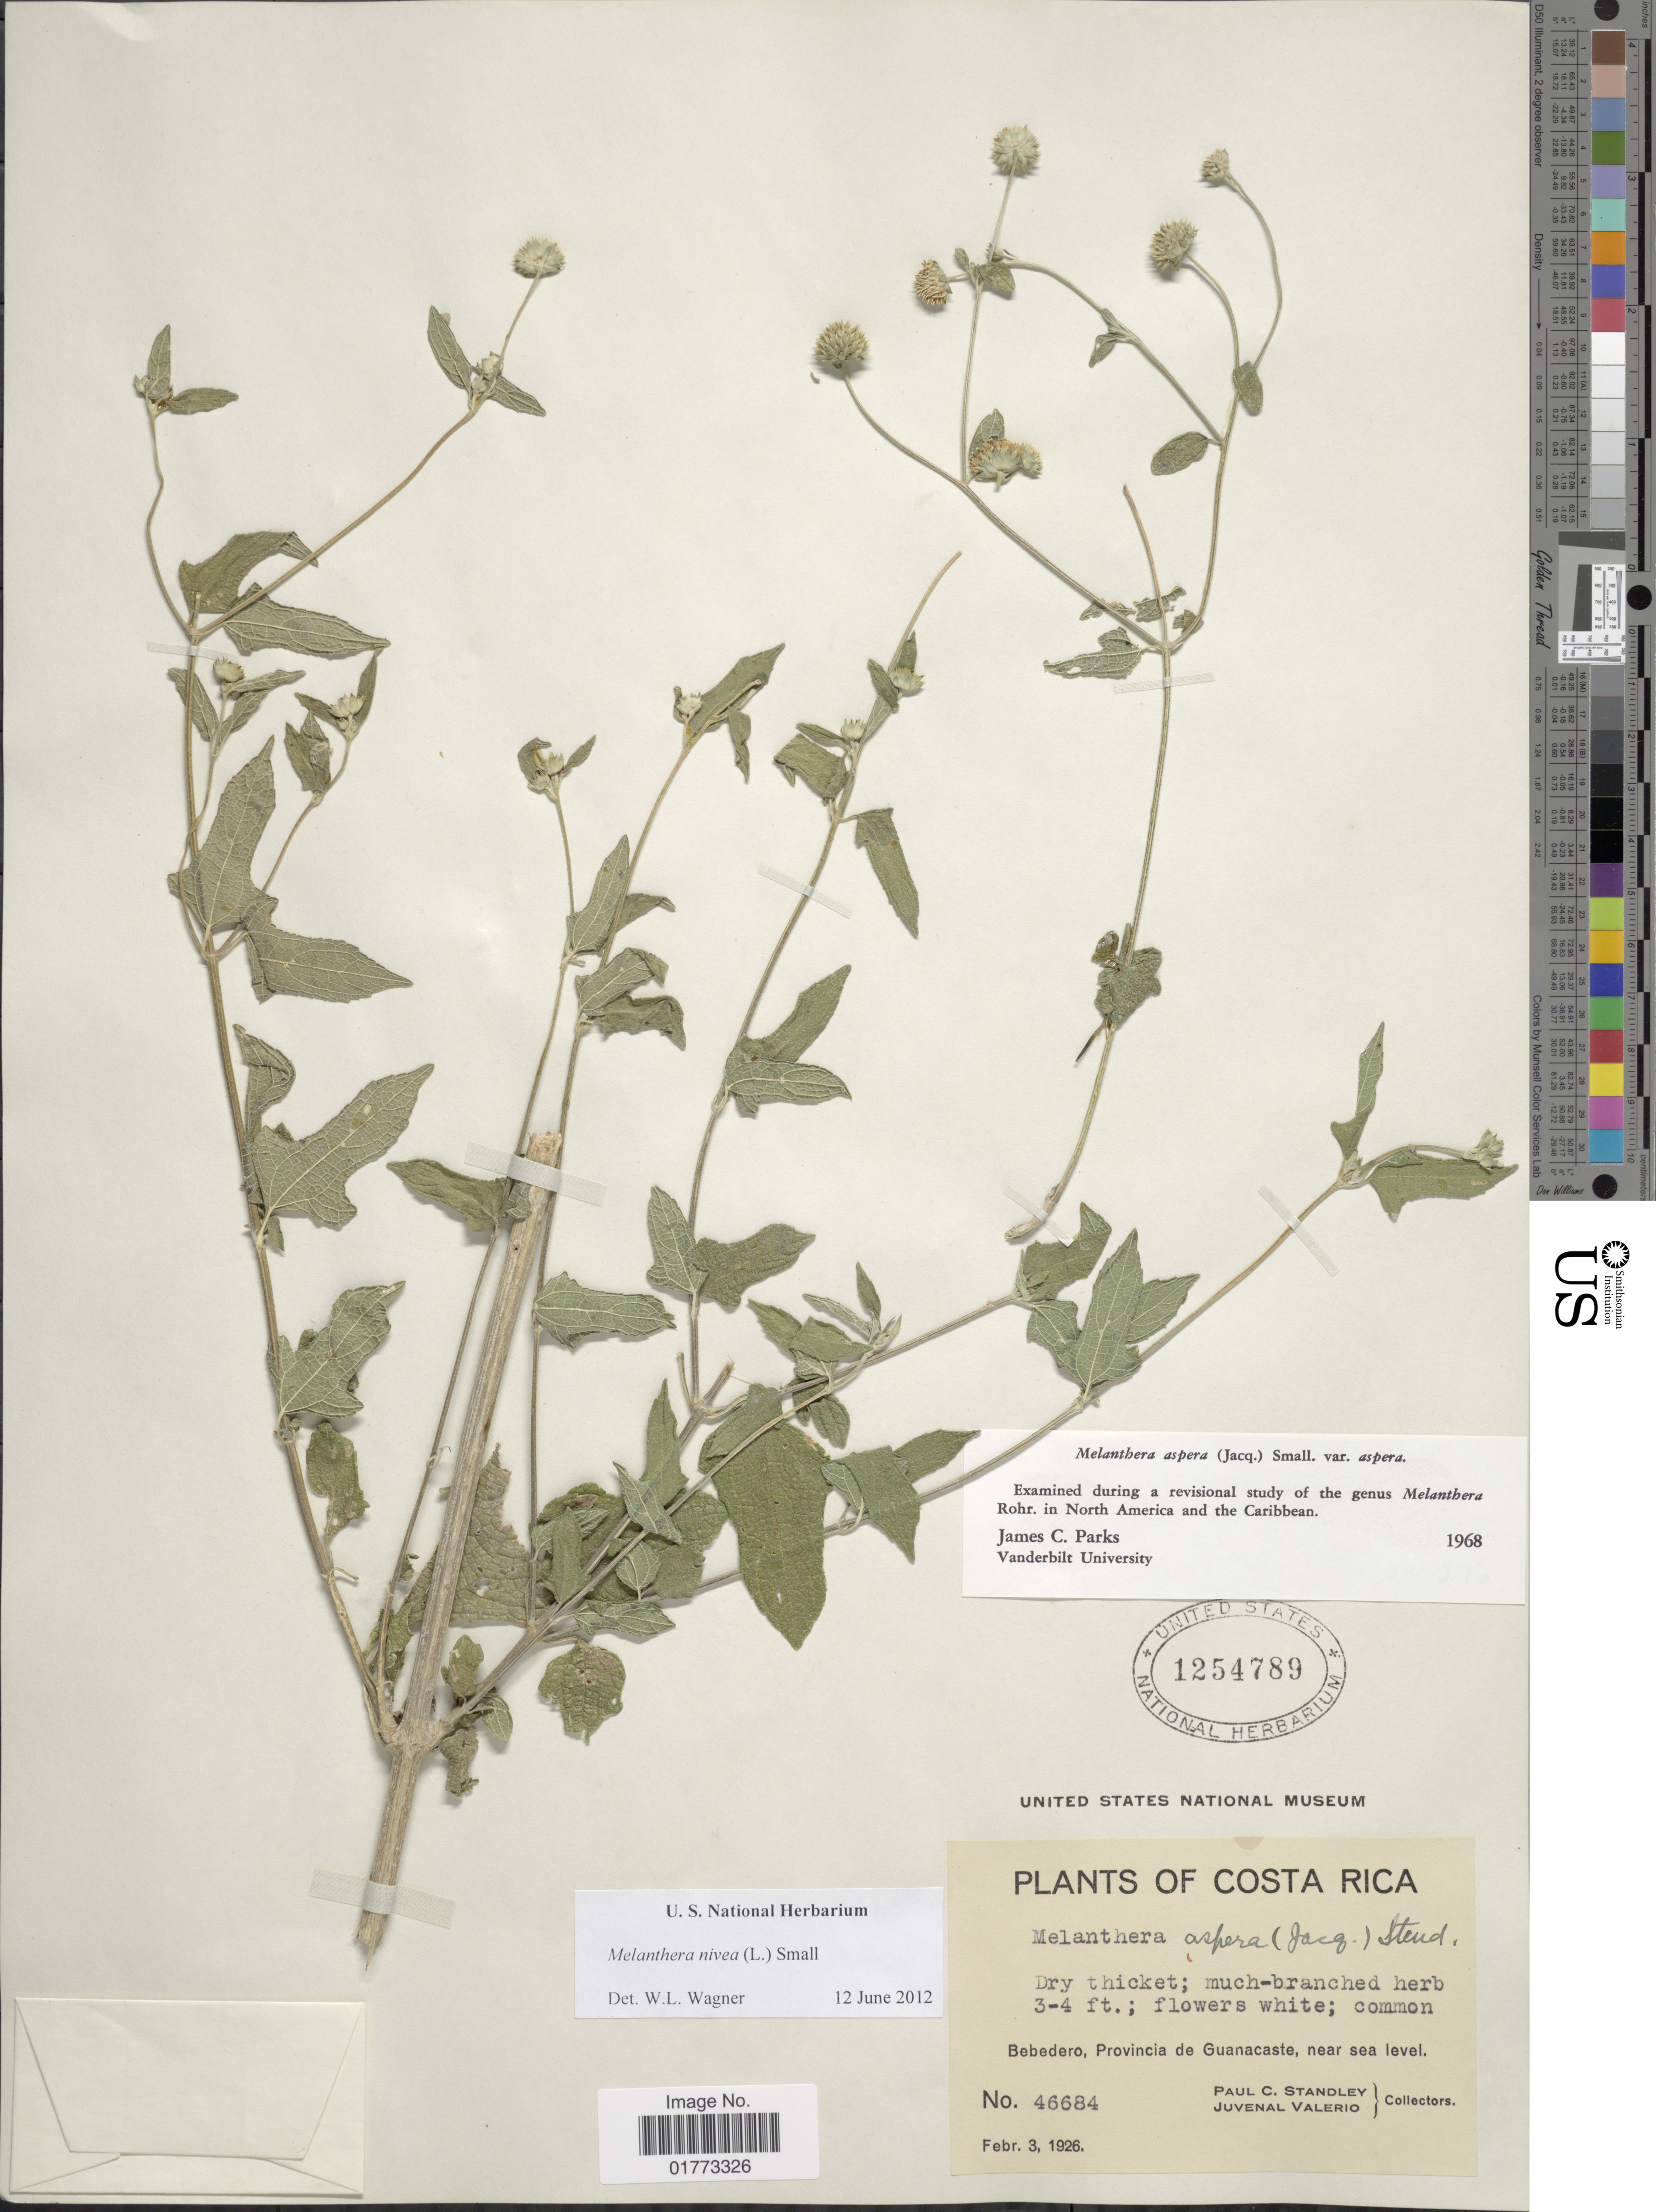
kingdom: Plantae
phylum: Tracheophyta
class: Magnoliopsida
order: Asterales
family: Asteraceae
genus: Melanthera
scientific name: Melanthera nivea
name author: (L.) Small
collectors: P. C. Standley & J. Valerio R.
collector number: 46684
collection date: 1926-02-03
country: Costa Rica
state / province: Guanacaste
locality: Bebedero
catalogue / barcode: US 1254789